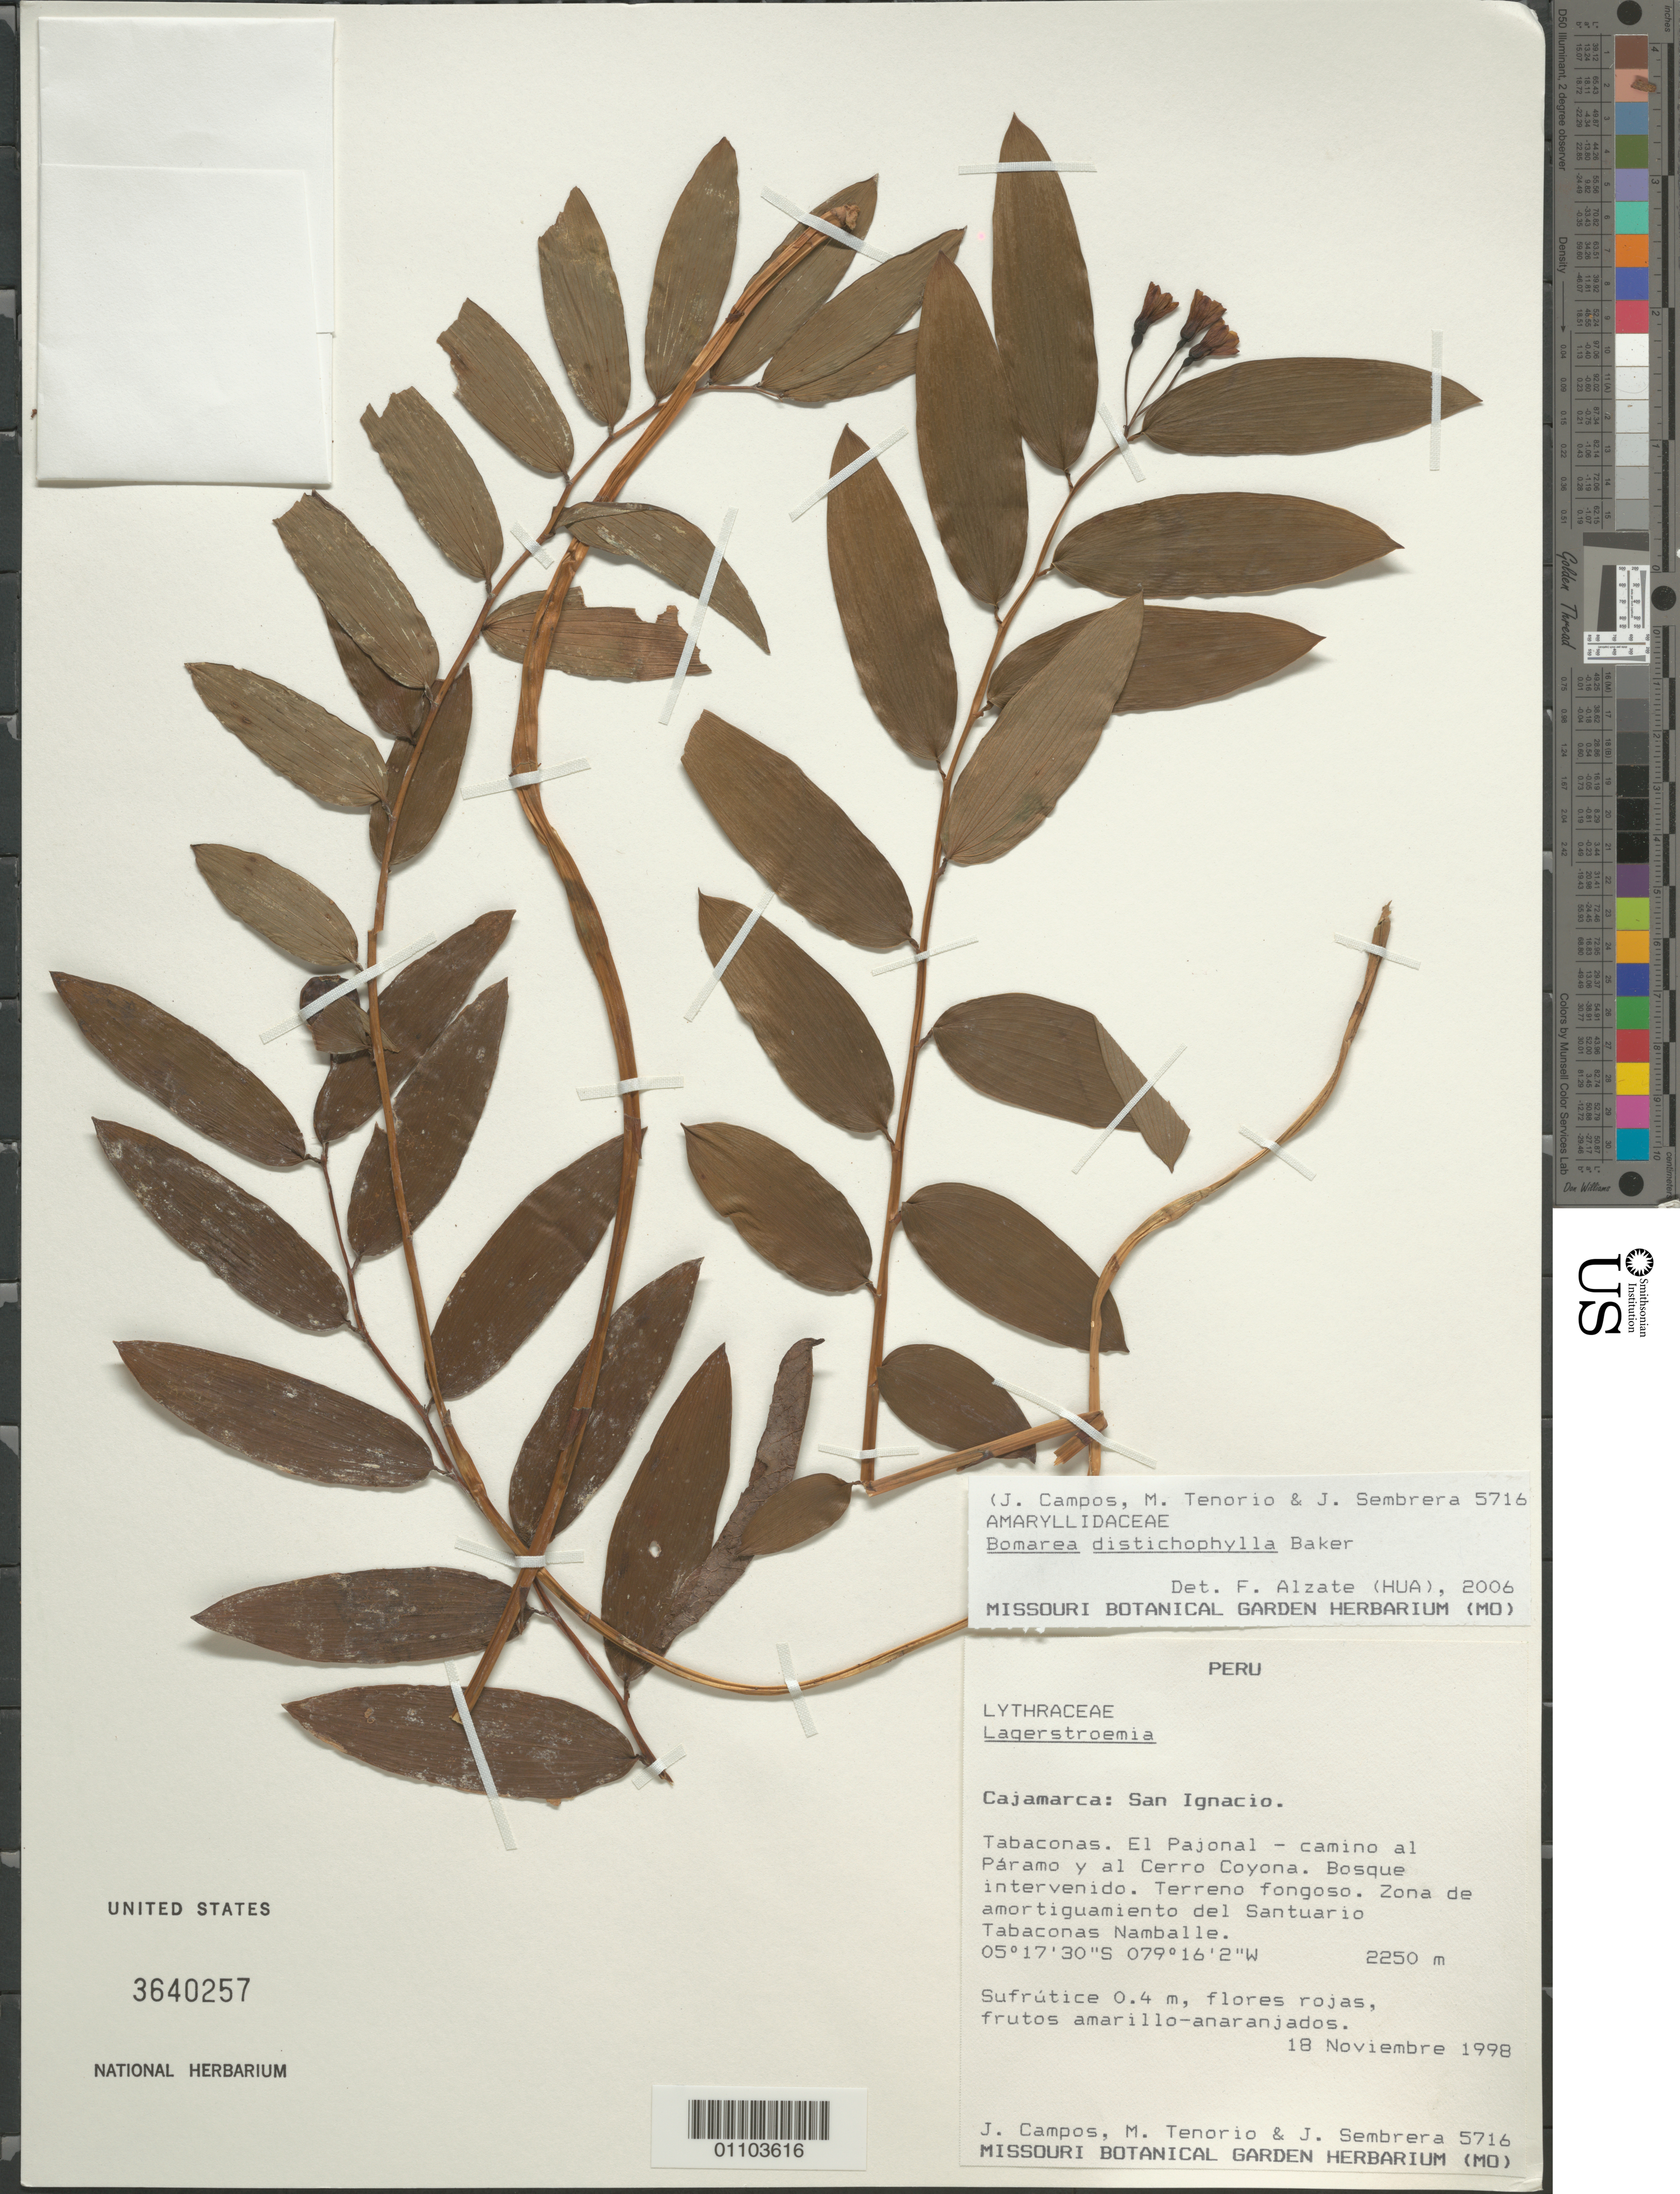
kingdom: Plantae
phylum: Tracheophyta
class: Liliopsida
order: Liliales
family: Alstroemeriaceae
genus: Bomarea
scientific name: Bomarea distichophylla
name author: Baker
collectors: J. Campos de la Cruz, M. Tenorio & J. Sembrera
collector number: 5716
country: Peru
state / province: Cajamarca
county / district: San Ignacio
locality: "Tabaconas, El Pajonal, camino al Paramo and al Cerro Coyona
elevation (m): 2250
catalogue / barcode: US 3640257